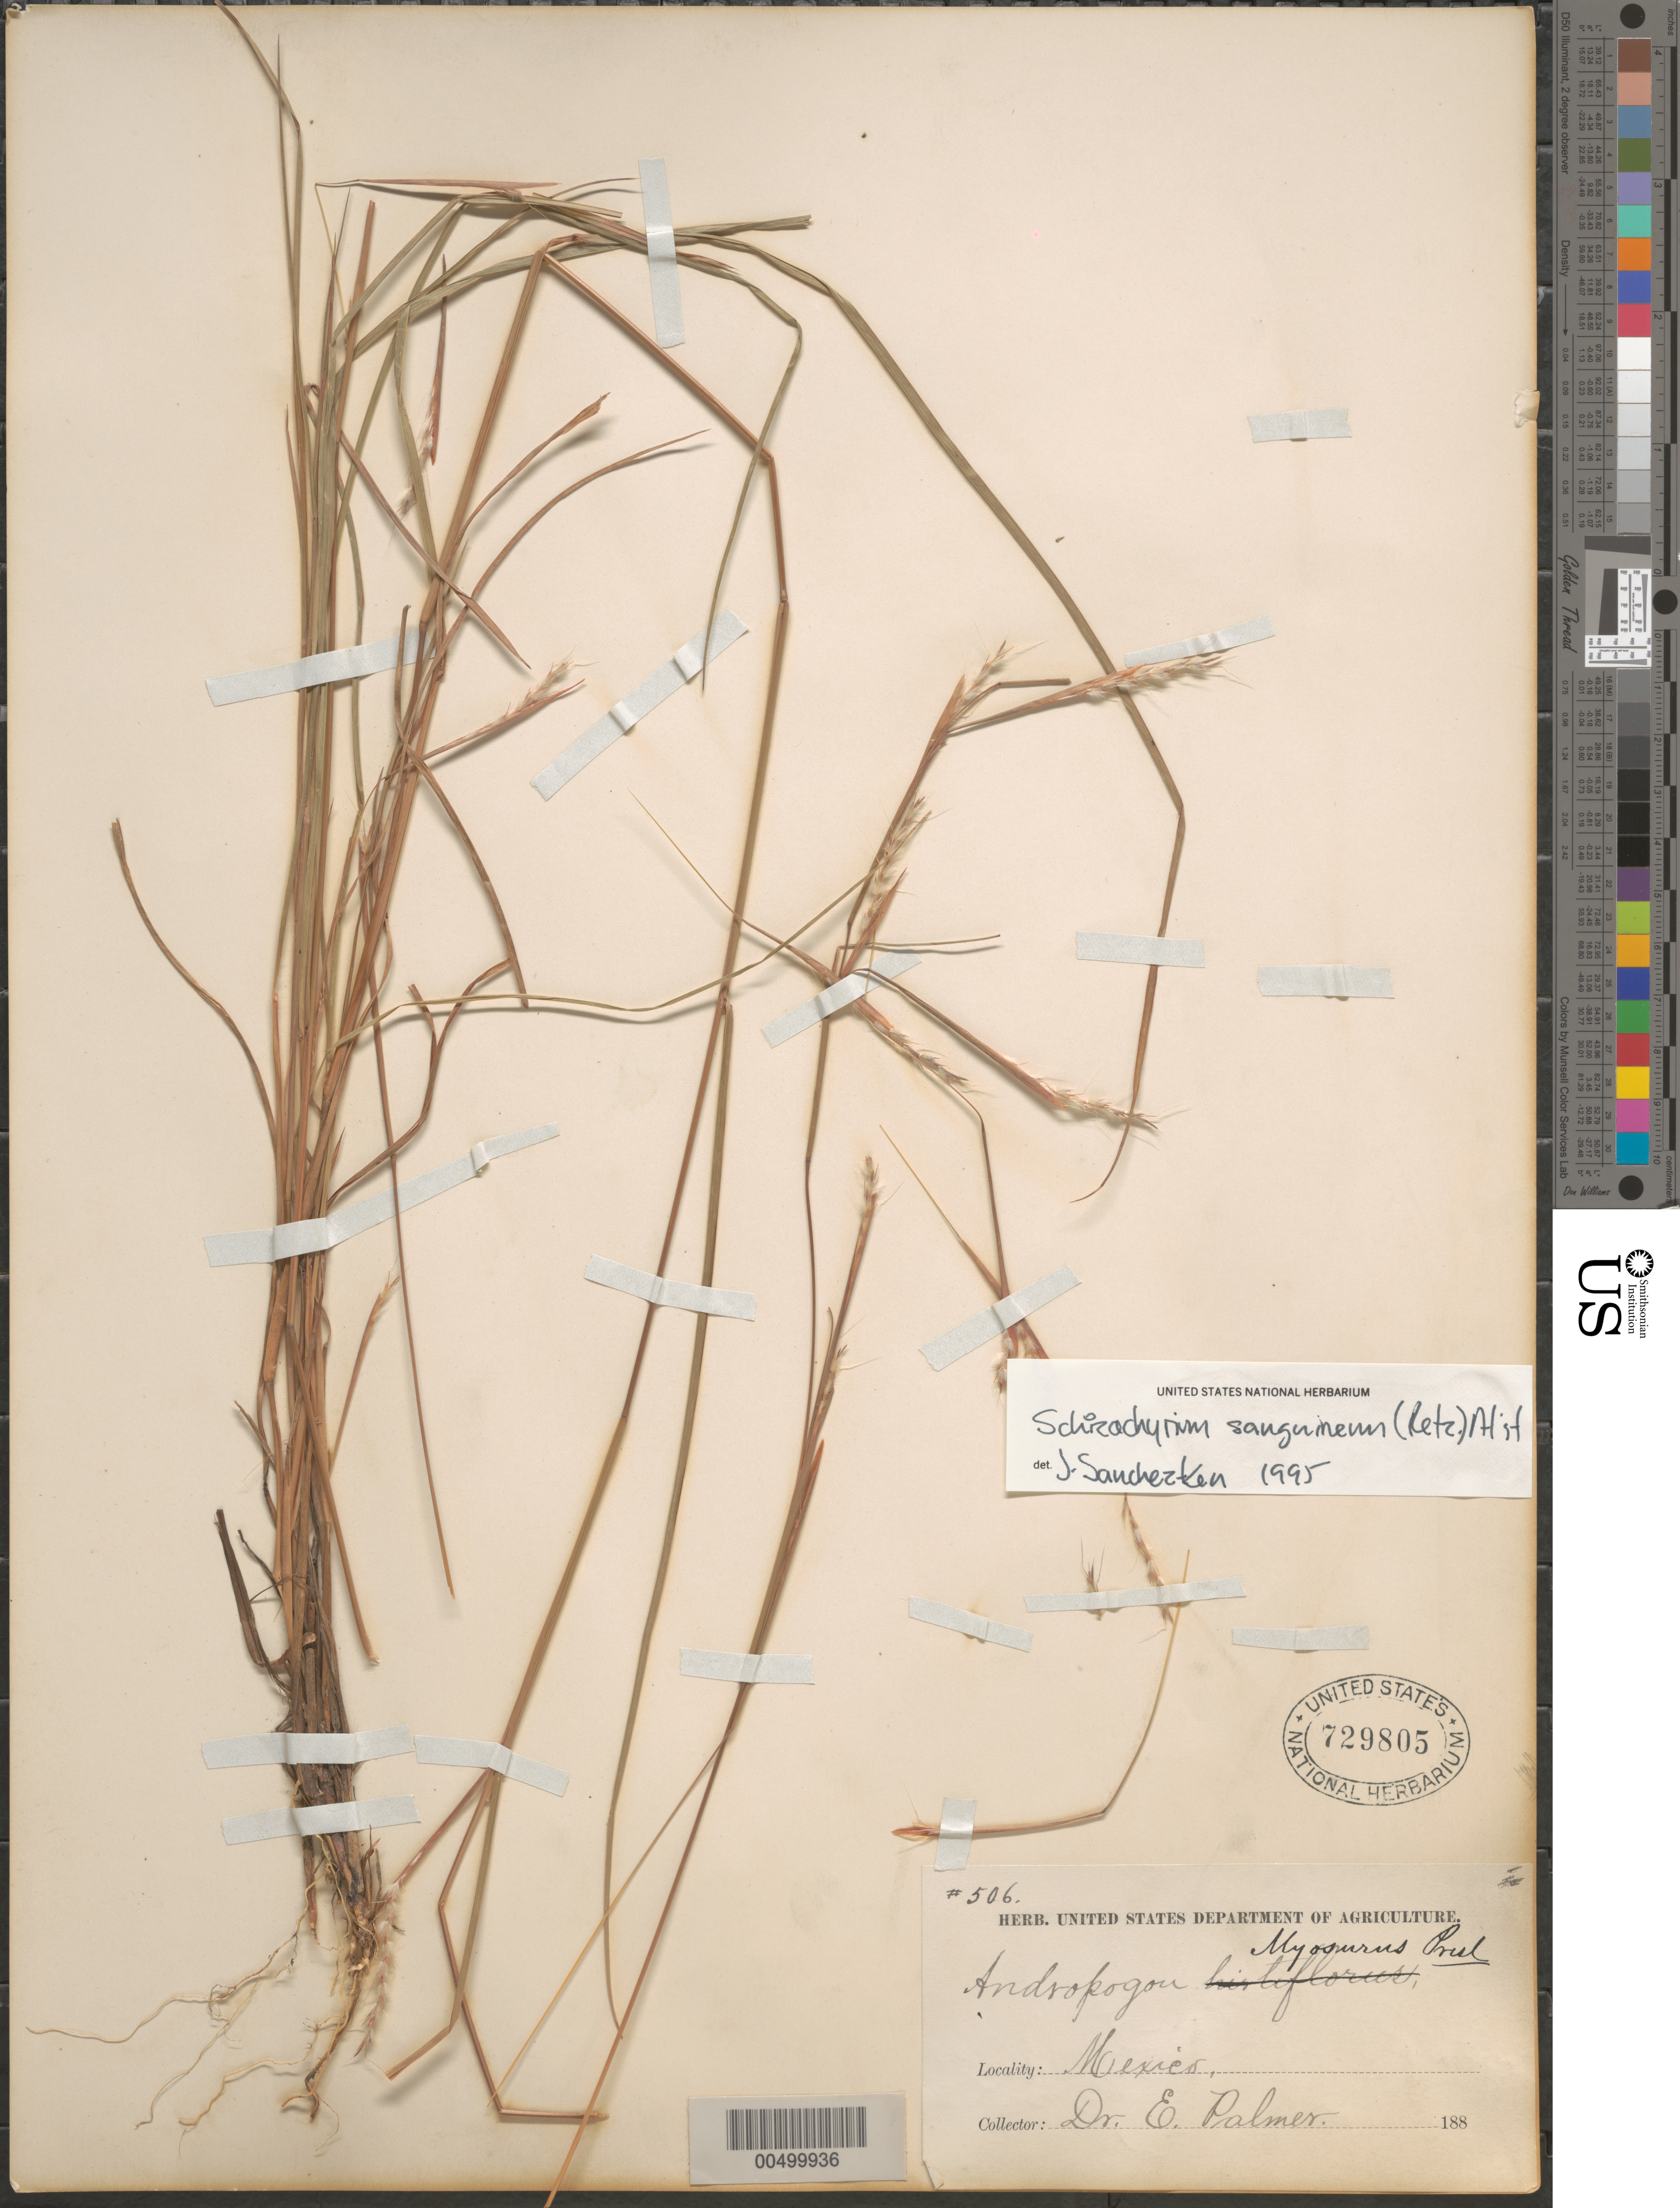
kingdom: Plantae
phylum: Tracheophyta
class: Liliopsida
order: Poales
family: Poaceae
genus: Schizachyrium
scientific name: Schizachyrium sanguineum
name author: (Retz.) Alston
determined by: Sánchez-Ken, J. G.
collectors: E. Palmer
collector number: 506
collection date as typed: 188?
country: Mexico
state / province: Durango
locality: San Ramon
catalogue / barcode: US 729805